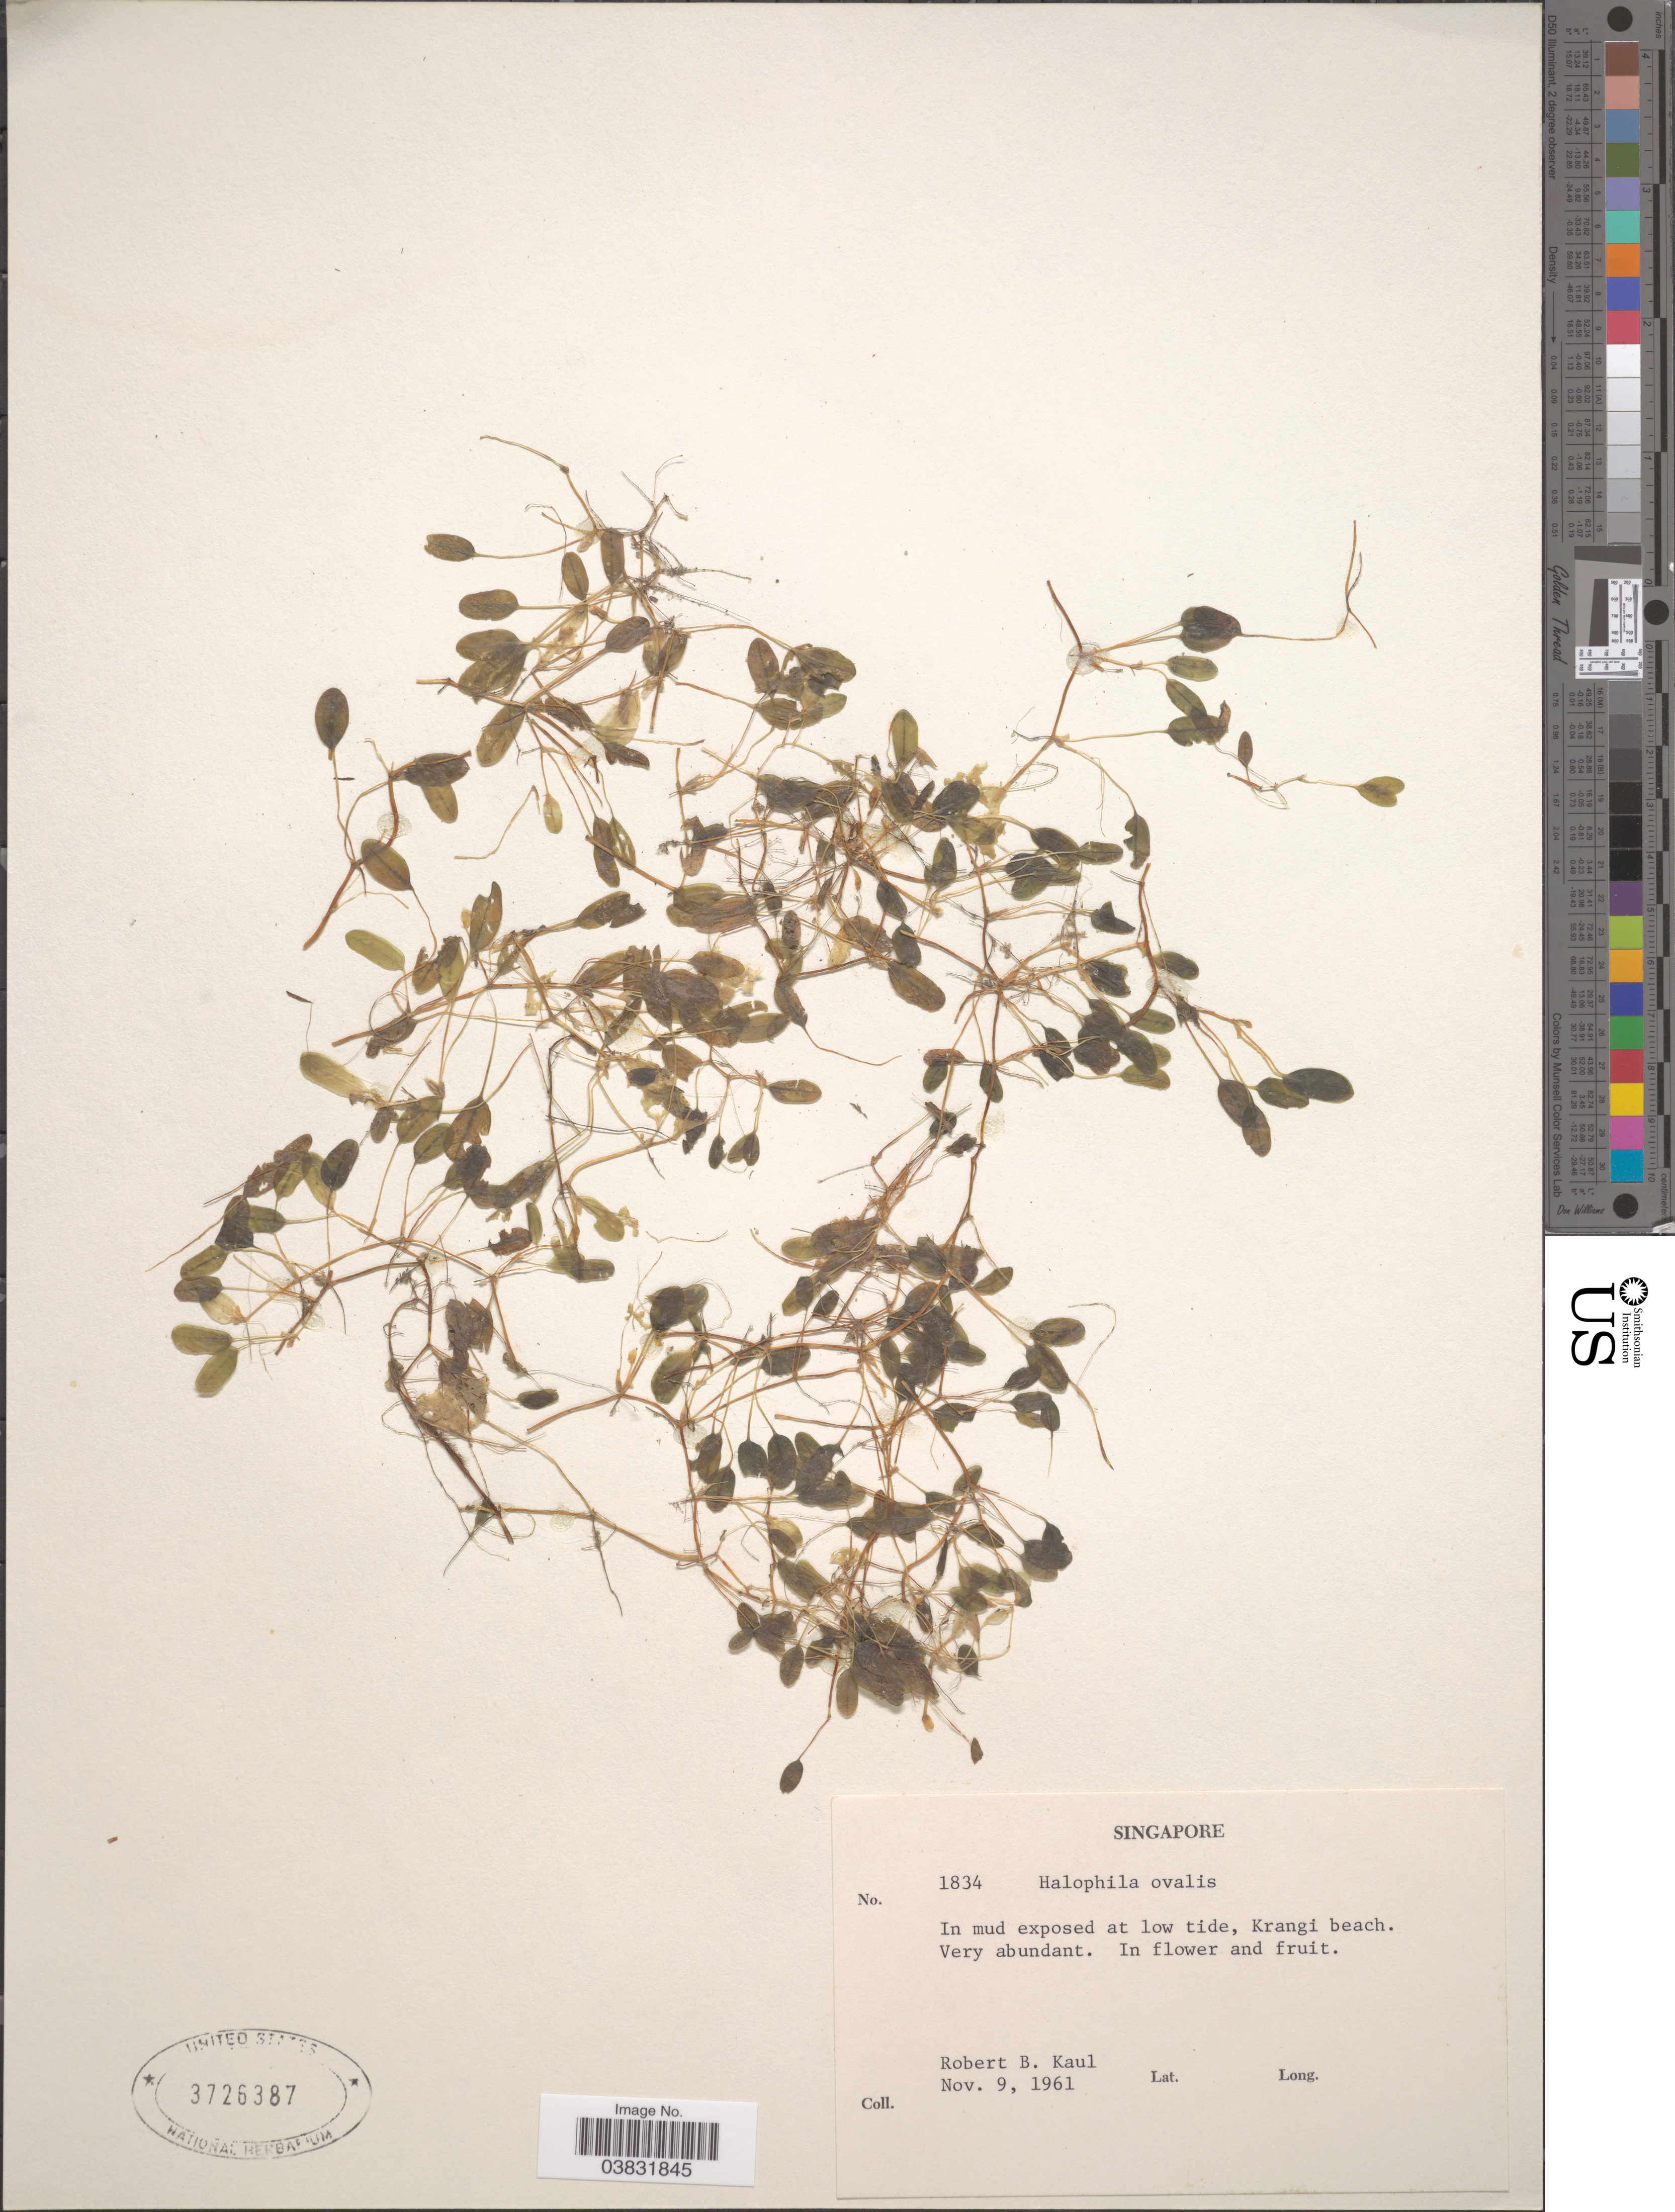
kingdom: Plantae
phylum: Tracheophyta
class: Liliopsida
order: Alismatales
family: Hydrocharitaceae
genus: Halophila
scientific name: Halophila ovalis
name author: (R. Br.) Hook. f.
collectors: R. Kaul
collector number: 1834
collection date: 1961-11-09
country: Singapore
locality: Krangi beach.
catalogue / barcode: US 3726387